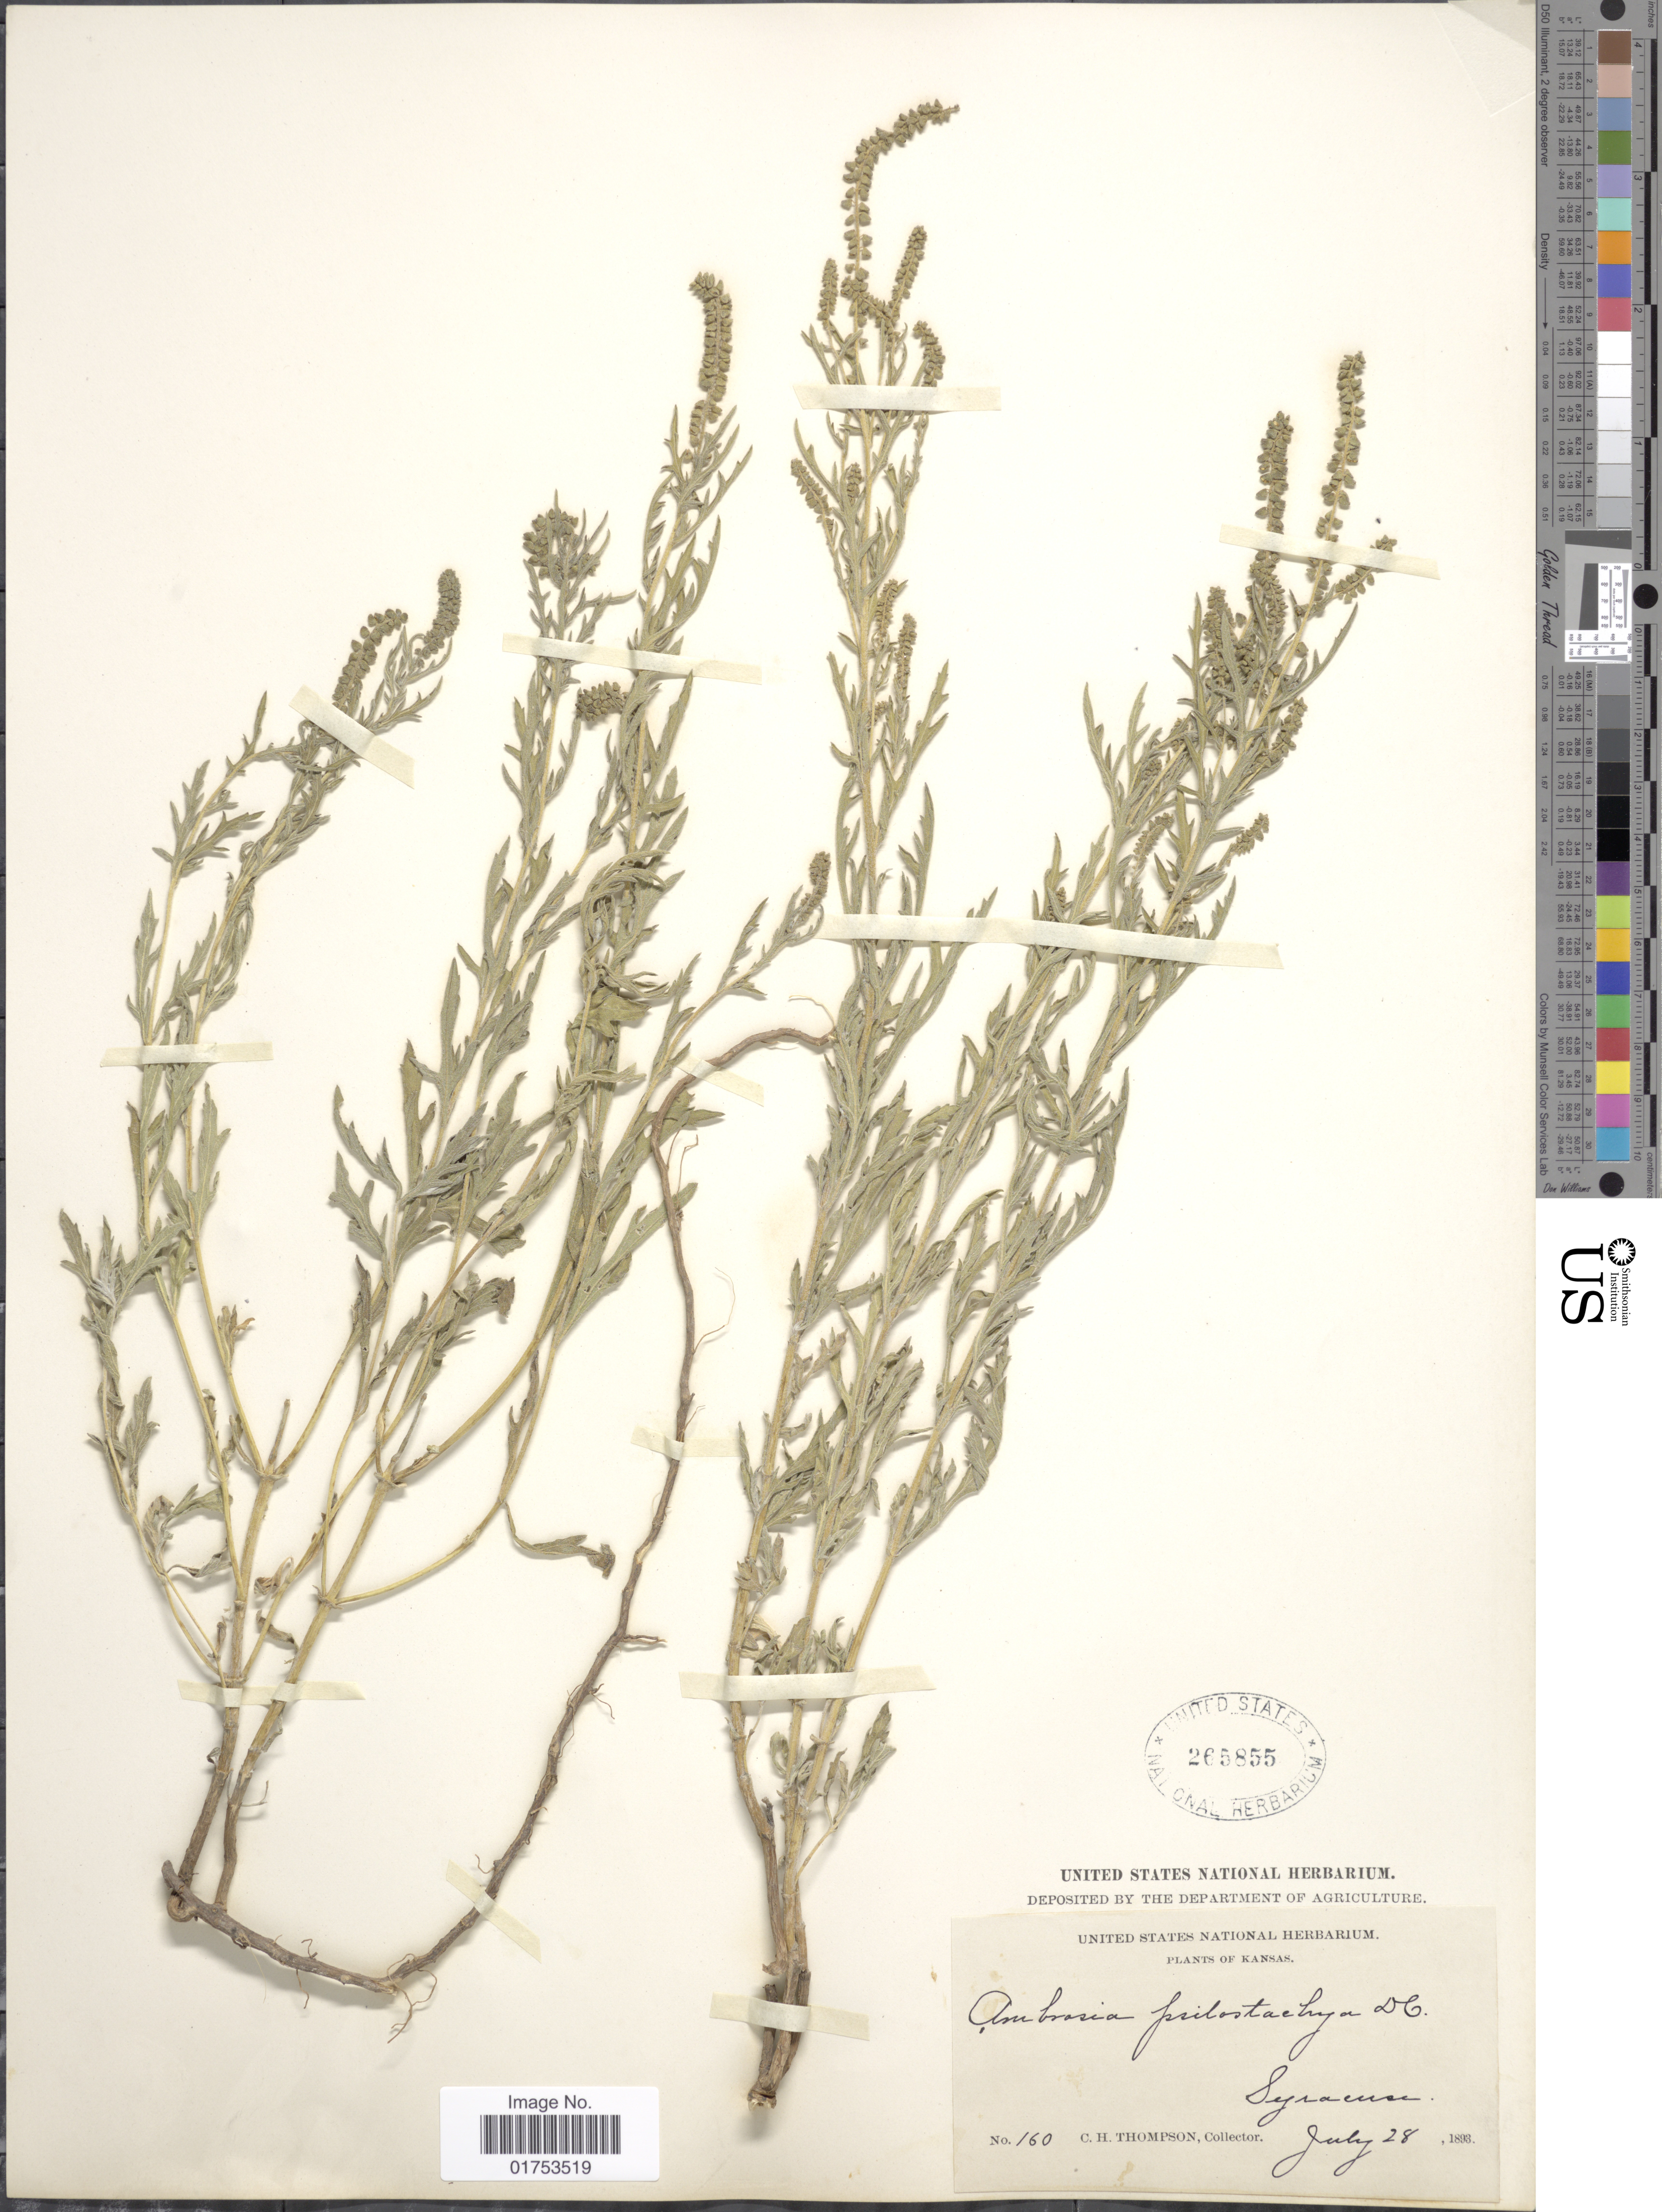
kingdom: Plantae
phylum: Tracheophyta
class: Magnoliopsida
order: Asterales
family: Asteraceae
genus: Ambrosia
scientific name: Ambrosia psilostachya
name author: DC.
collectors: C. H. Thompson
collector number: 160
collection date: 1893-07-28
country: United States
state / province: Kansas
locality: Syracuse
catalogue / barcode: US 265855